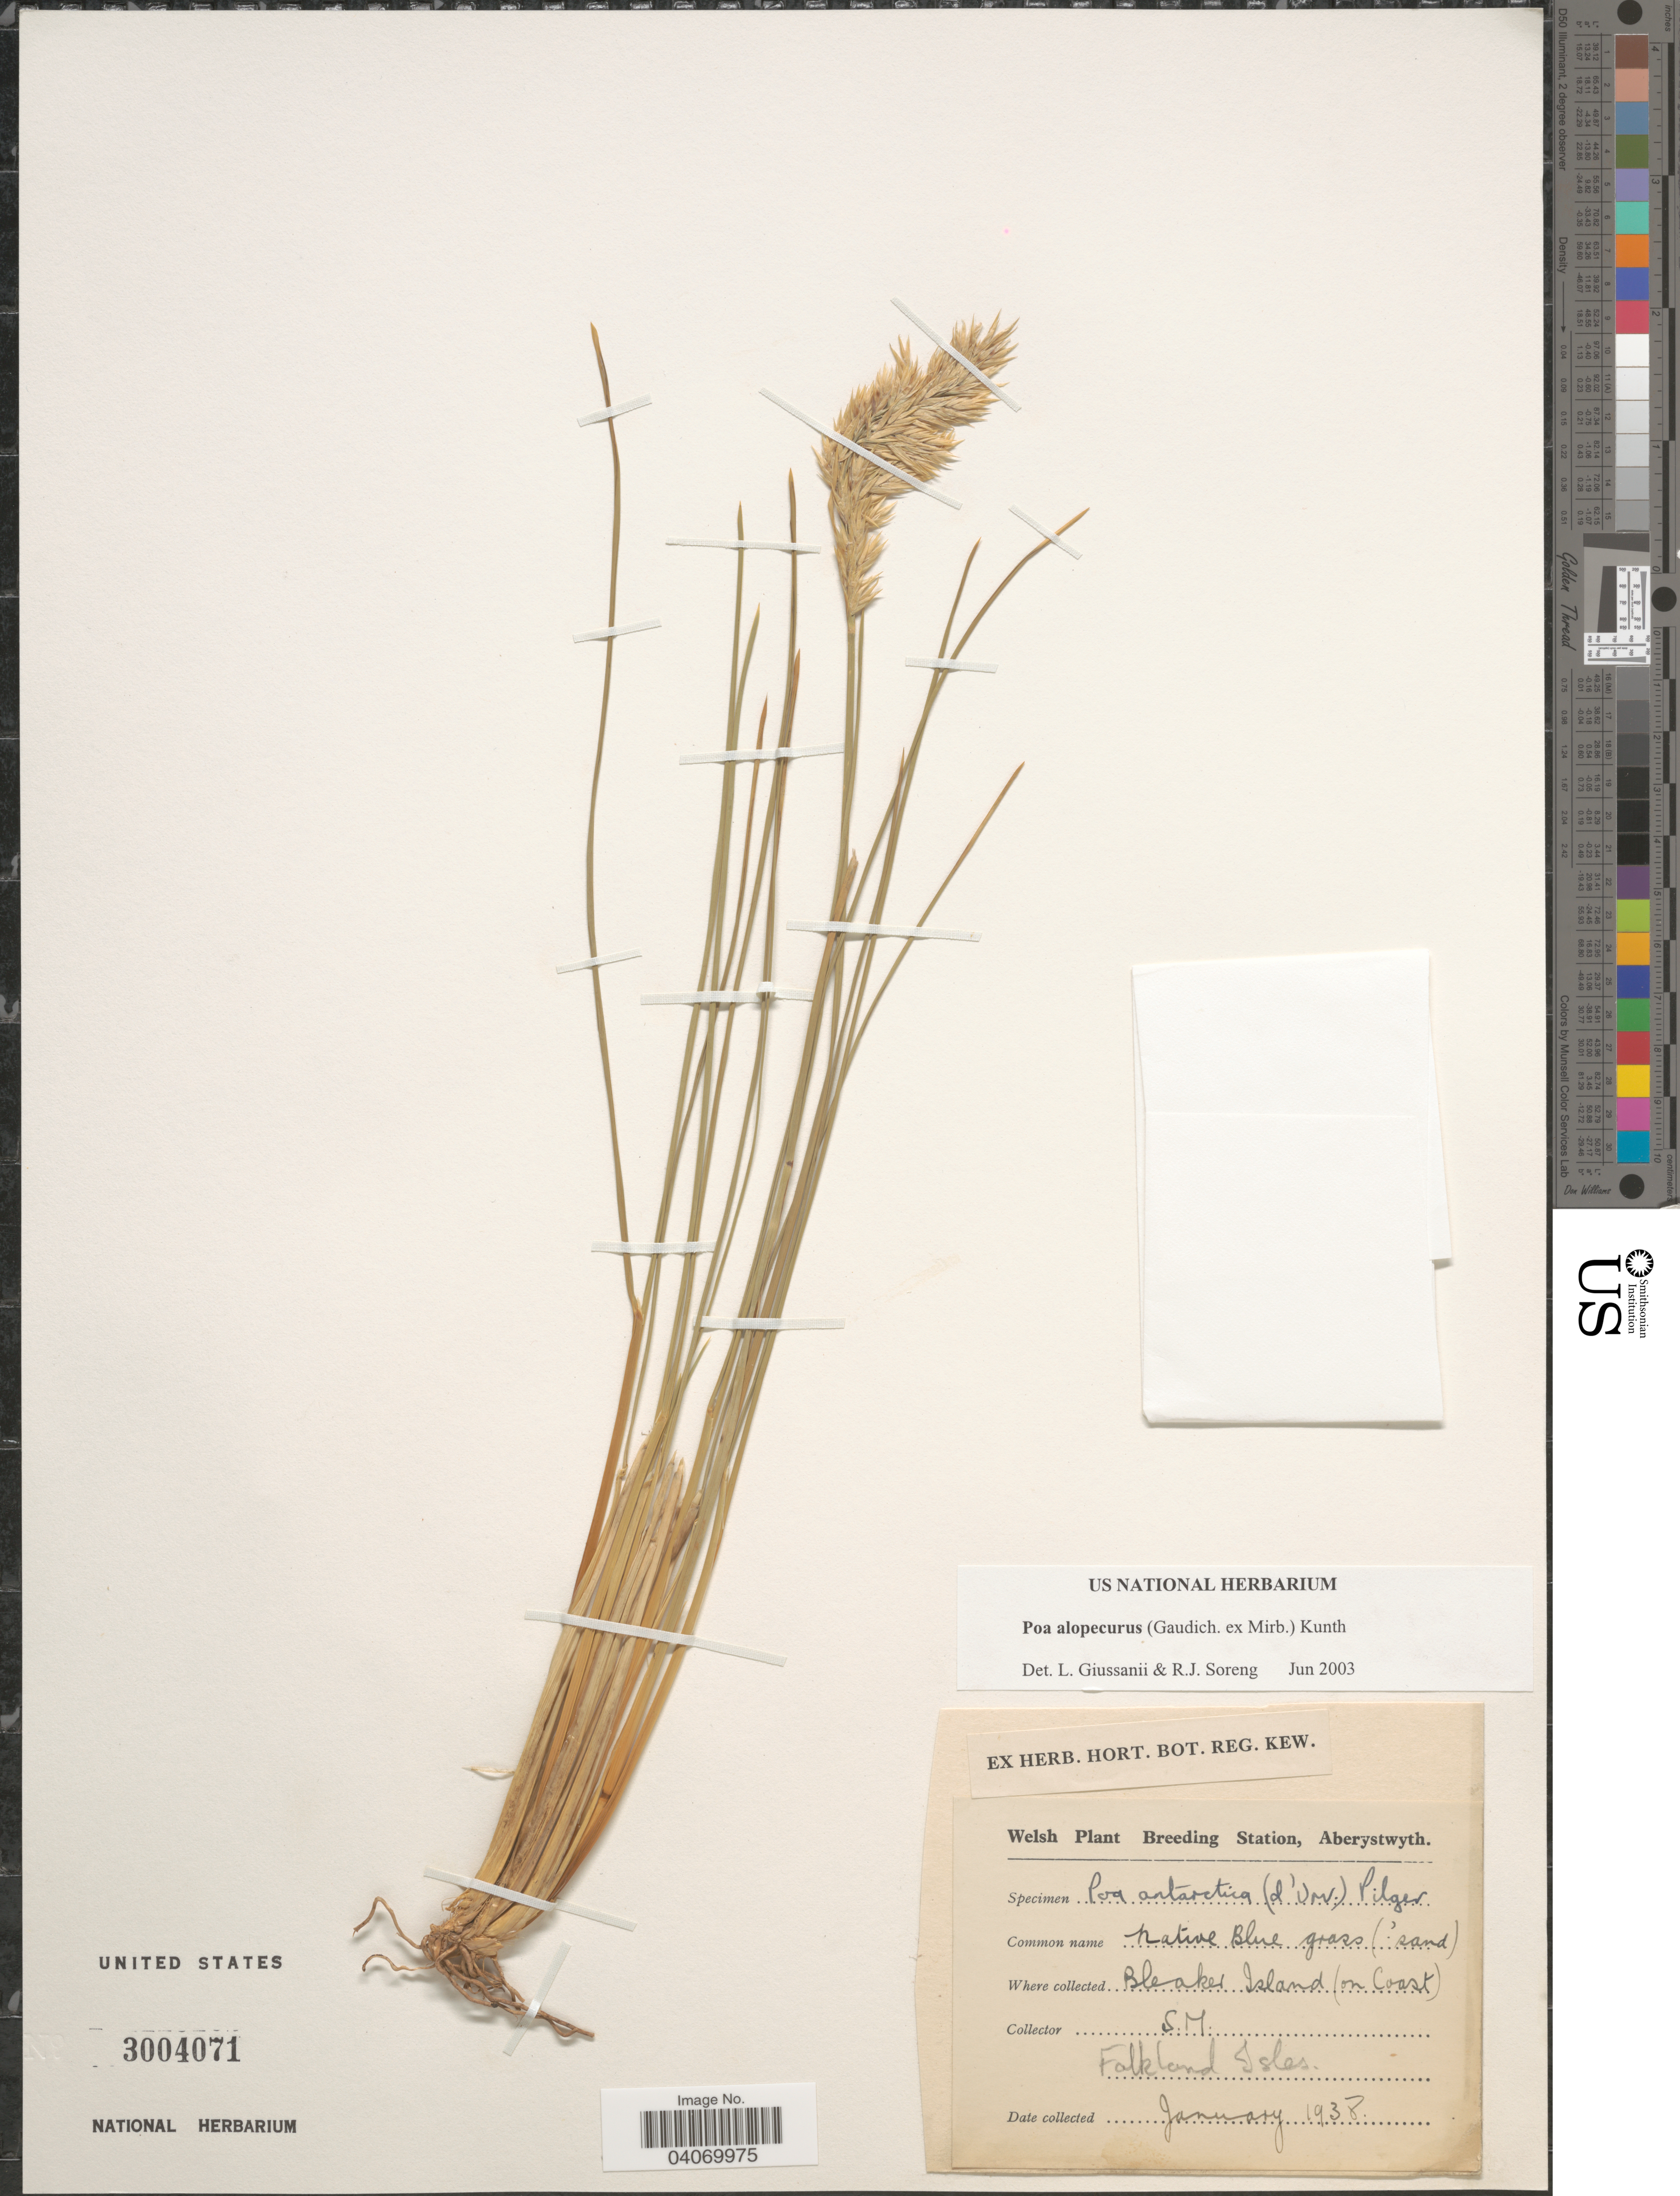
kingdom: Plantae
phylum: Tracheophyta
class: Liliopsida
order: Poales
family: Poaceae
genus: Poa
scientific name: Poa alopecurus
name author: (Gaudich. ex Mirb.) Kunth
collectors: S. M.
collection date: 1938-01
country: Falkland Islands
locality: Bleaker [interpreted] Island (on Coast).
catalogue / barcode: US 3004071